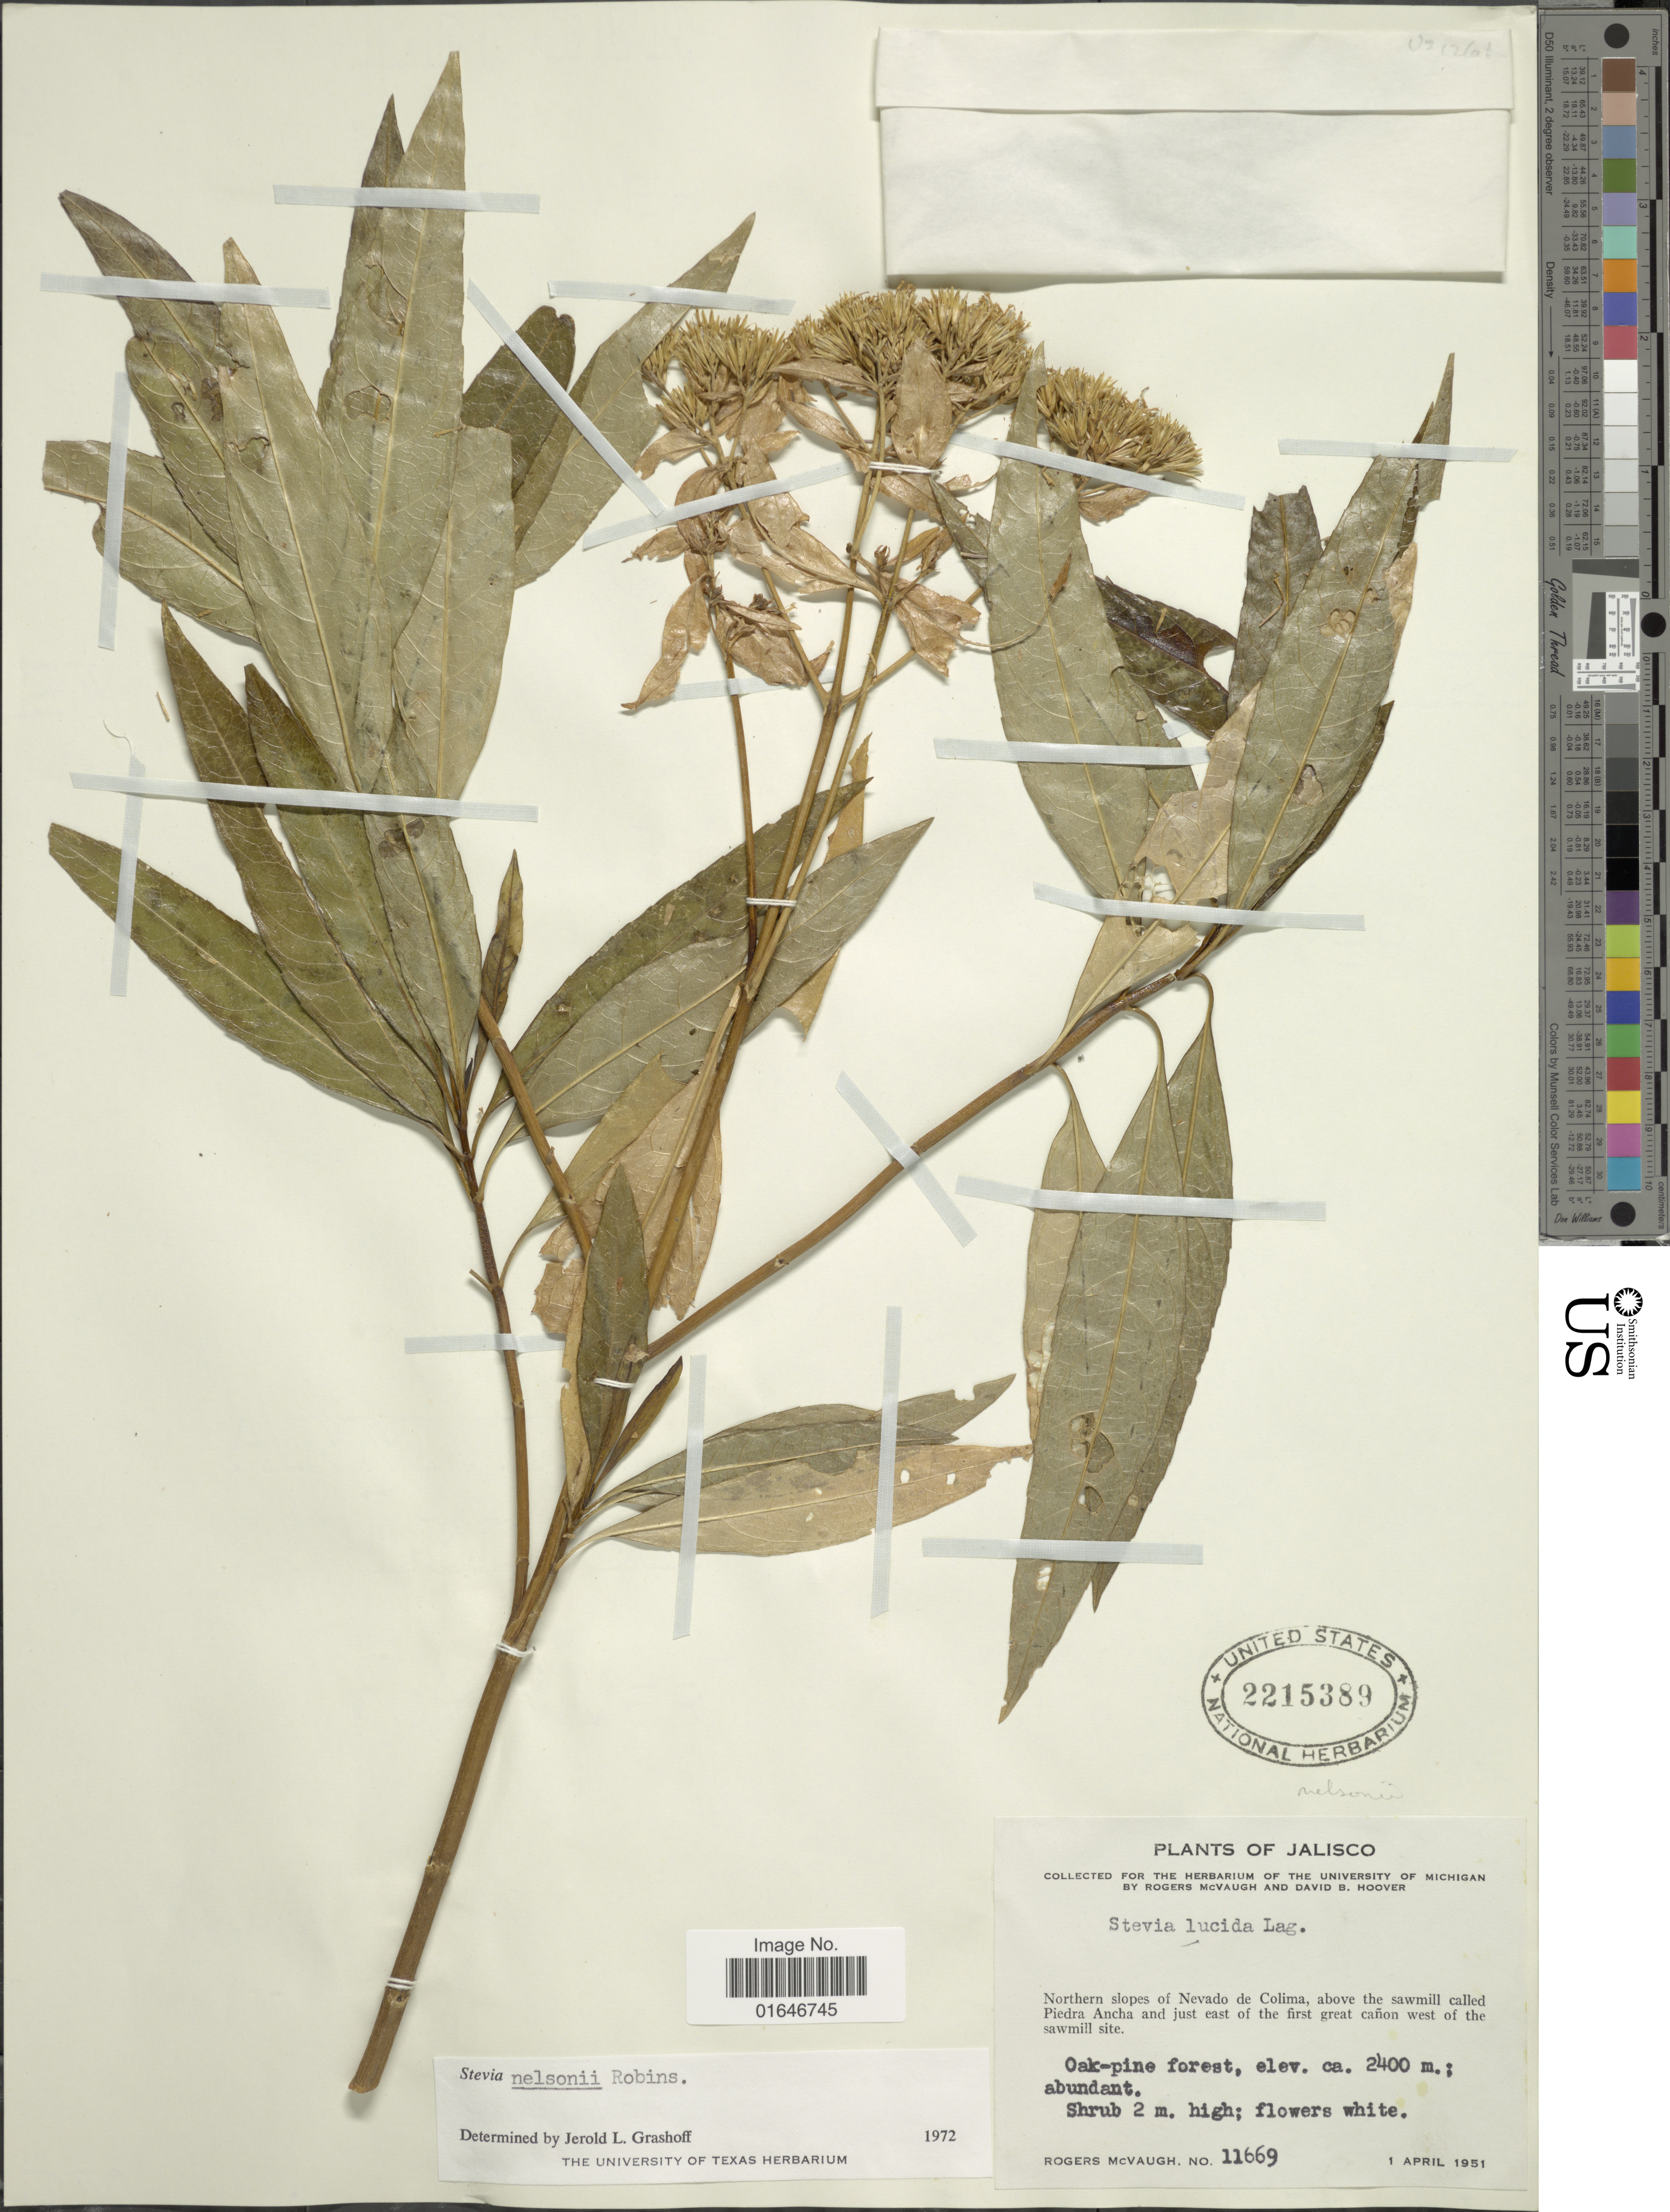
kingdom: Plantae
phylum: Tracheophyta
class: Magnoliopsida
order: Asterales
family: Asteraceae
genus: Stevia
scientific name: Stevia nelsonii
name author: B.L. Rob.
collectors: R. McVaugh & D. B. Hoover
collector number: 11669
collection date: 1951-04-01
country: Mexico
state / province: Jalisco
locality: Northern slopes of Nevado de Colima, above the sawmill called Piedra Ancha and just east of the first great cañon west of the sawmill site.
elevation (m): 2400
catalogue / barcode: US 2215389